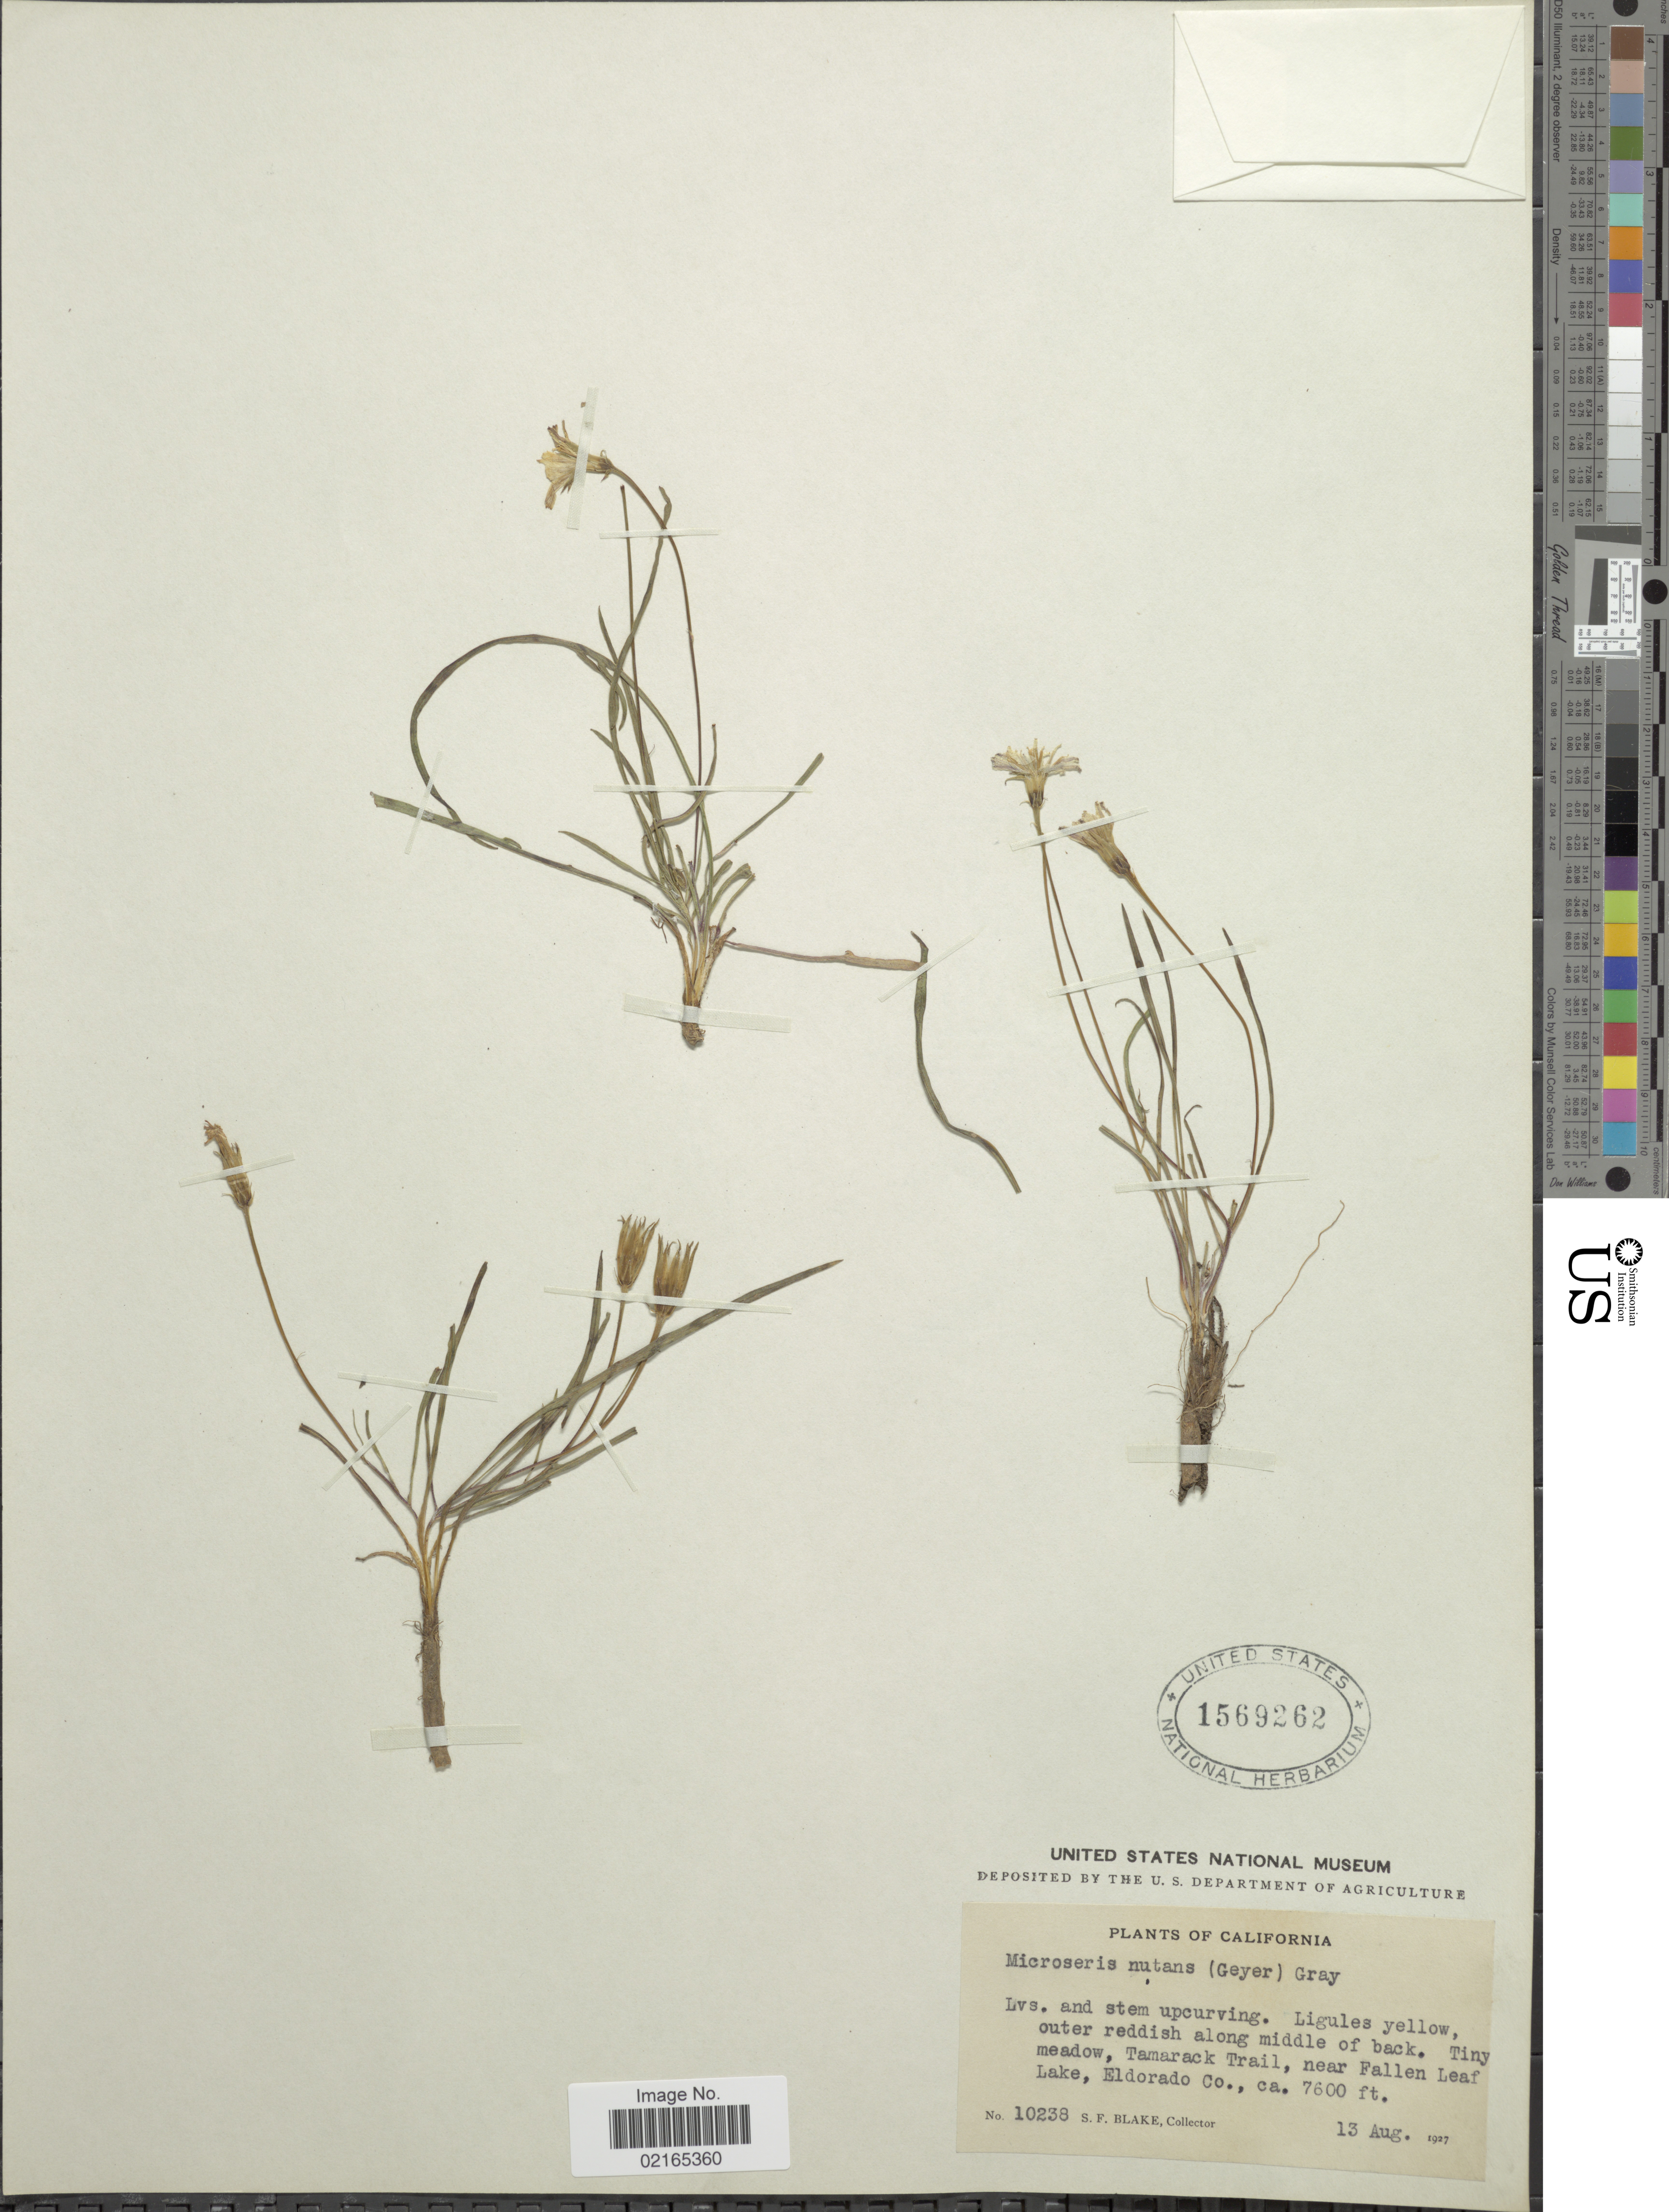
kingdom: Plantae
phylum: Tracheophyta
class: Magnoliopsida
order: Asterales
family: Asteraceae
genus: Microseris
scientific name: Microseris nutans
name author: (Hook.) Sch. Bip.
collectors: S. Blake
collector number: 10238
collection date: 1927-08-13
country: United States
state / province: California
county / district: El Dorado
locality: Tiny meadow, Tamarack ATrailm near Fallen Leaf Lake, Eldorado Co.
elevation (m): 2316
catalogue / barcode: US 1569262